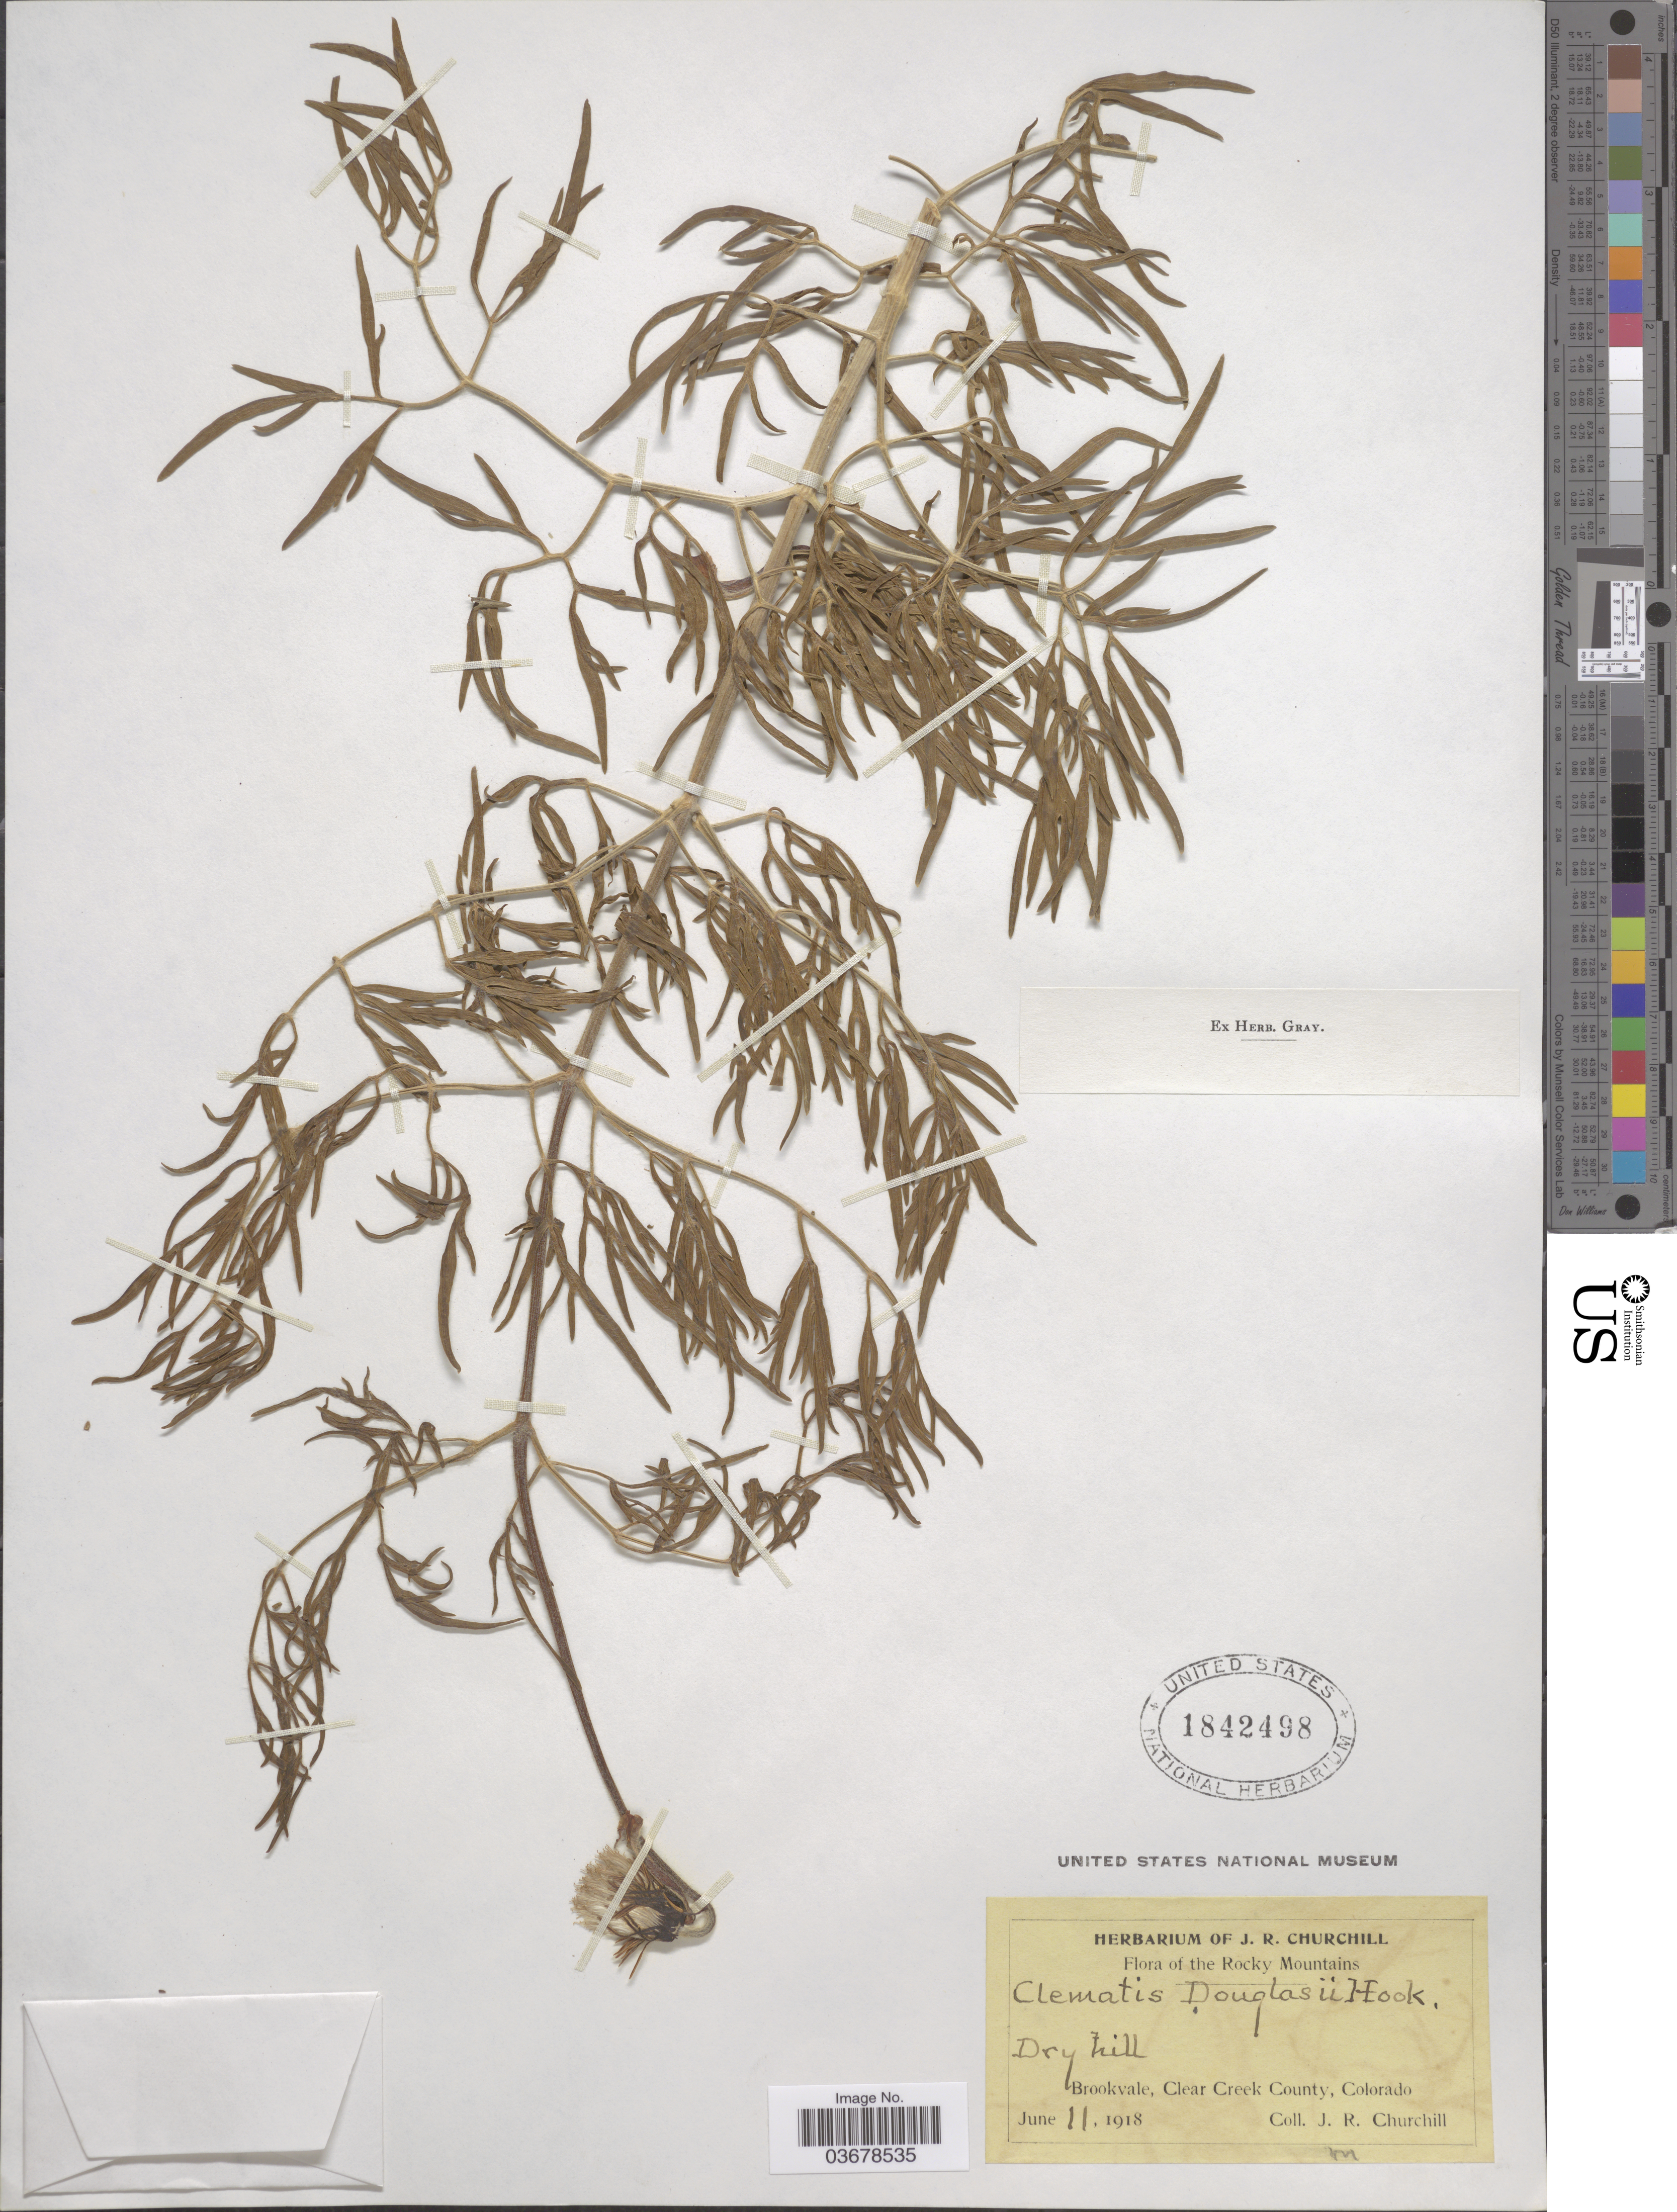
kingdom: Plantae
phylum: Tracheophyta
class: Magnoliopsida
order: Ranunculales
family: Ranunculaceae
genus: Clematis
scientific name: Clematis hirsutissima var. hirsutissima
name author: Pursh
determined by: Strong, M. T., (US), Smithsonian Institution - National Museum of Natural History (UNITED STATES)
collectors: J. Churchill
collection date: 1918-06-11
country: United States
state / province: Colorado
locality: The Rocky Mountains. Dry hill. Brookvale, Clear Creek County.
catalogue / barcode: US 1842498